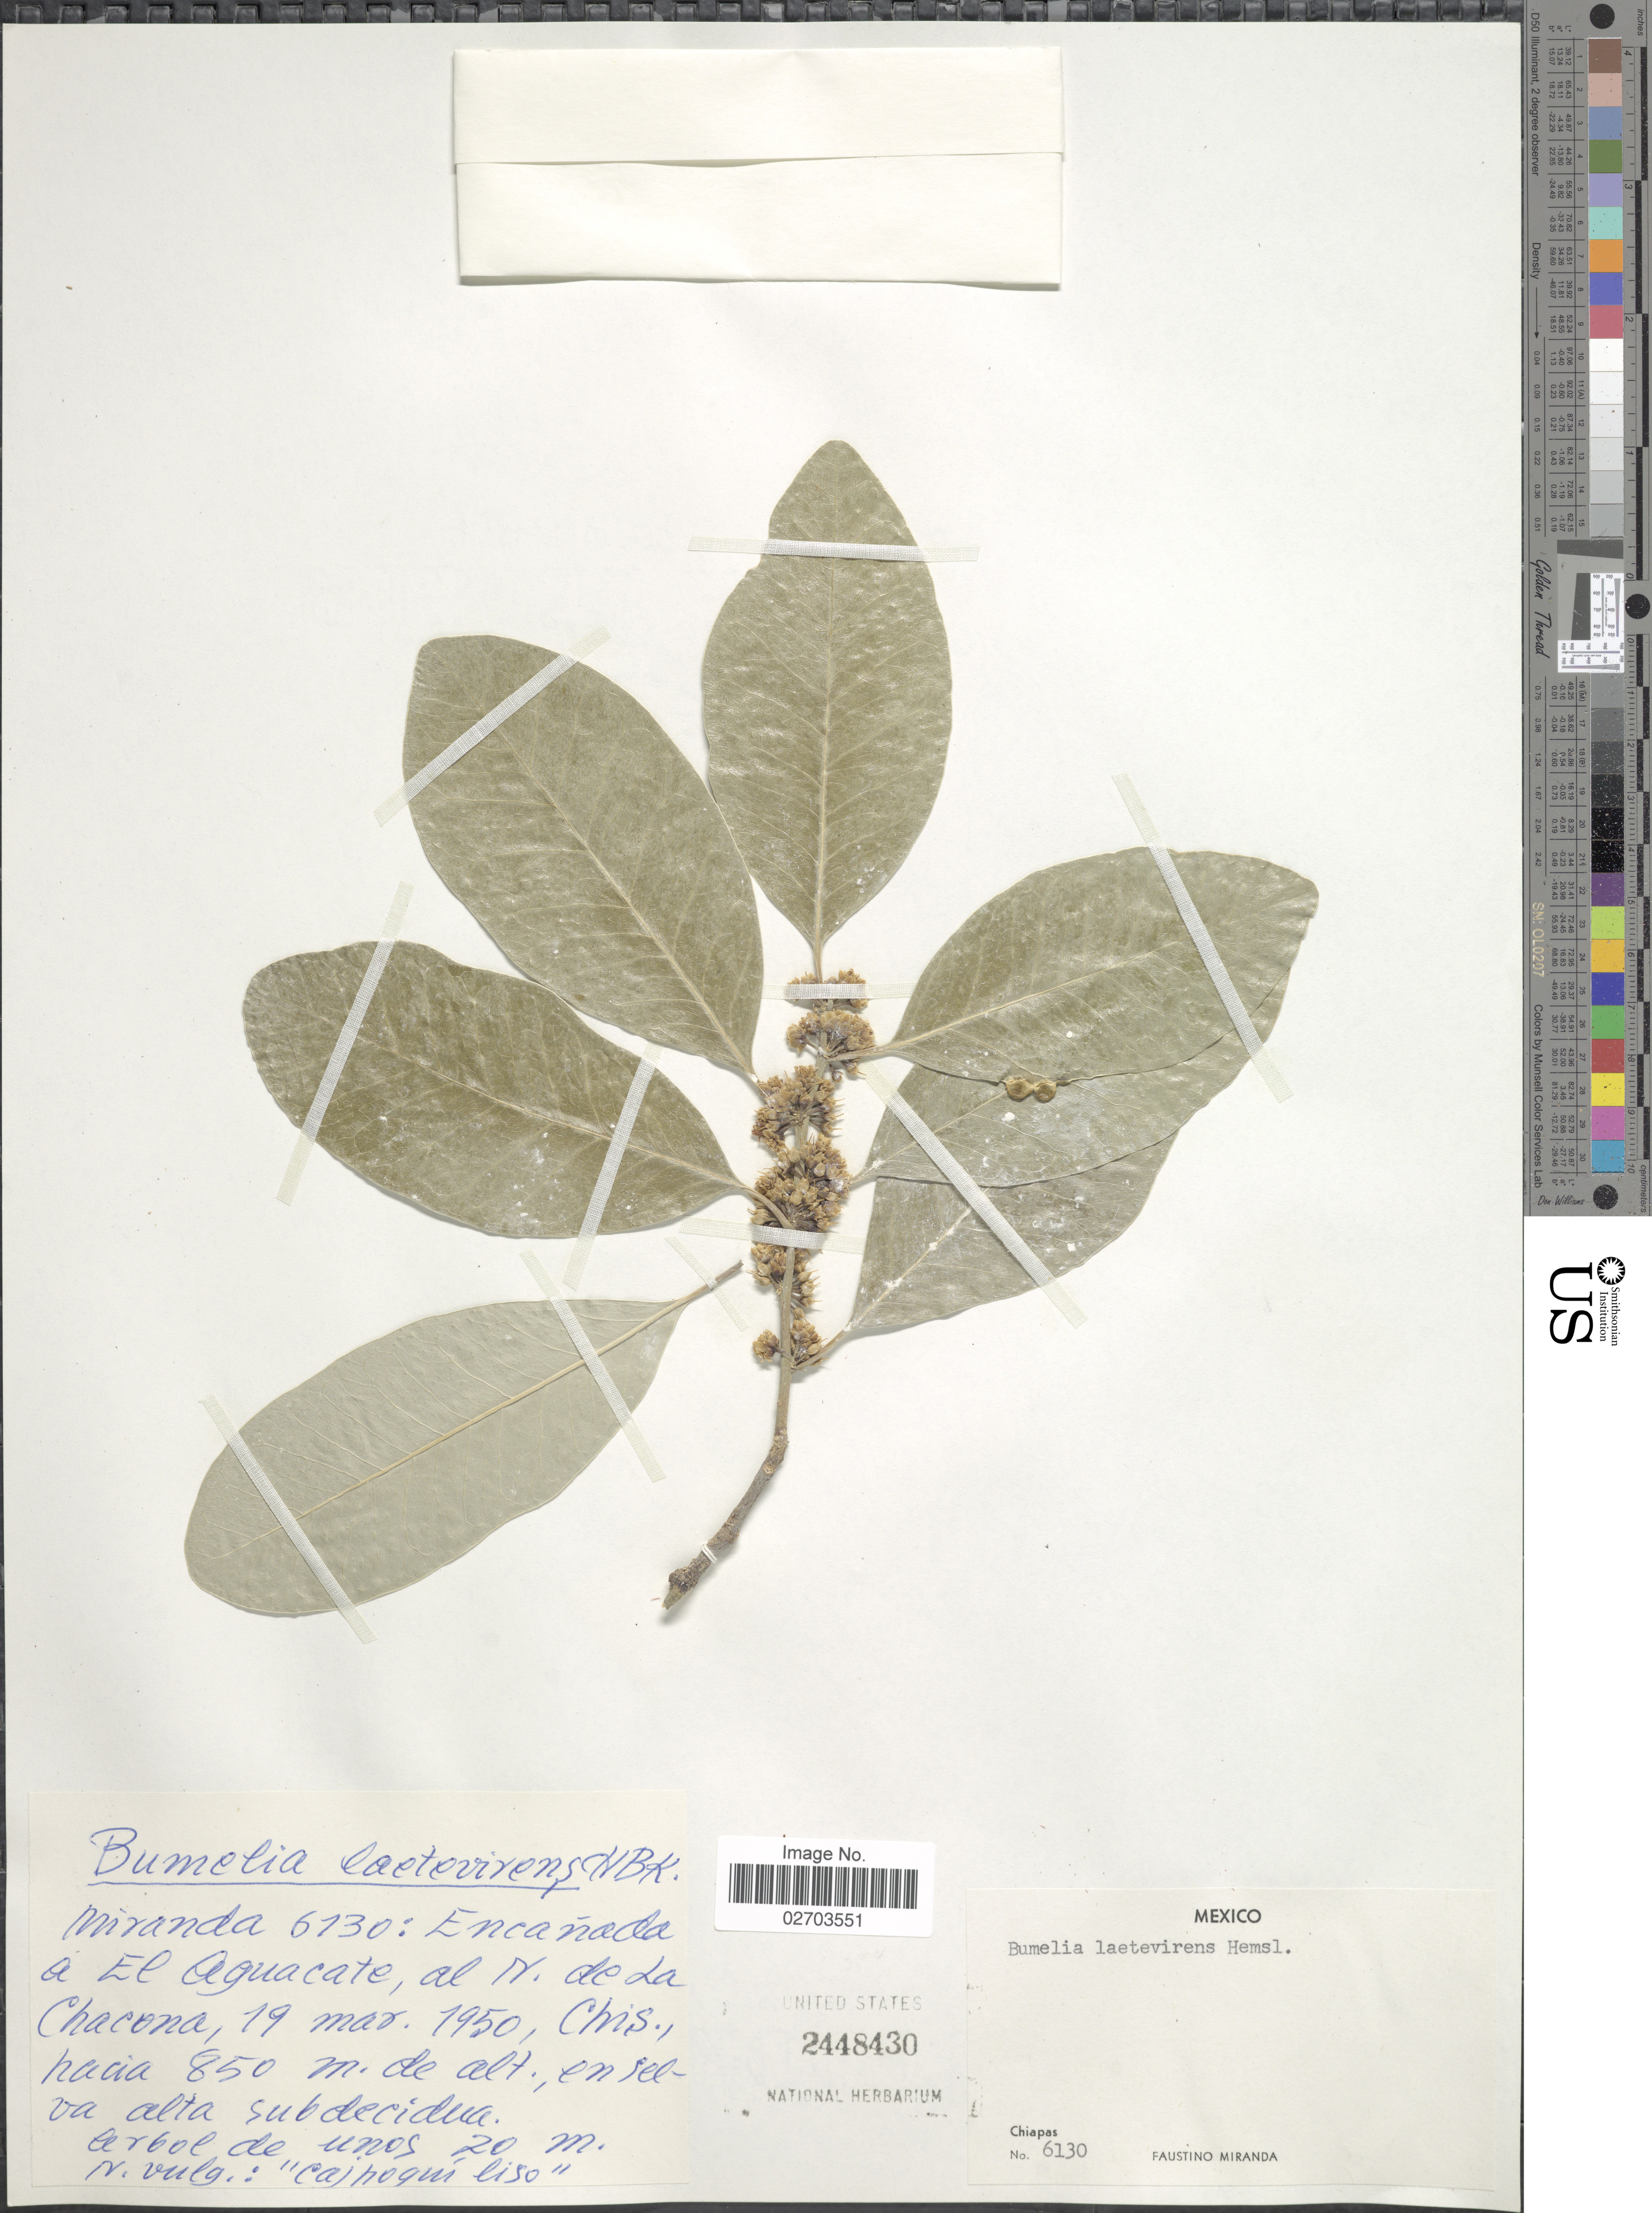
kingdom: Plantae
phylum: Tracheophyta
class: Magnoliopsida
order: Ericales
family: Sapotaceae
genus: Sideroxylon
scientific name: Sideroxylon palmeri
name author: (Rose) T.D. Penn.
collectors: F. Miranda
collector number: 6130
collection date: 1950-03-19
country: Mexico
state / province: Chiapas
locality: Encanada a El Aguacate, al N. de la Chacona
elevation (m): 850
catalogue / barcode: US 2448430